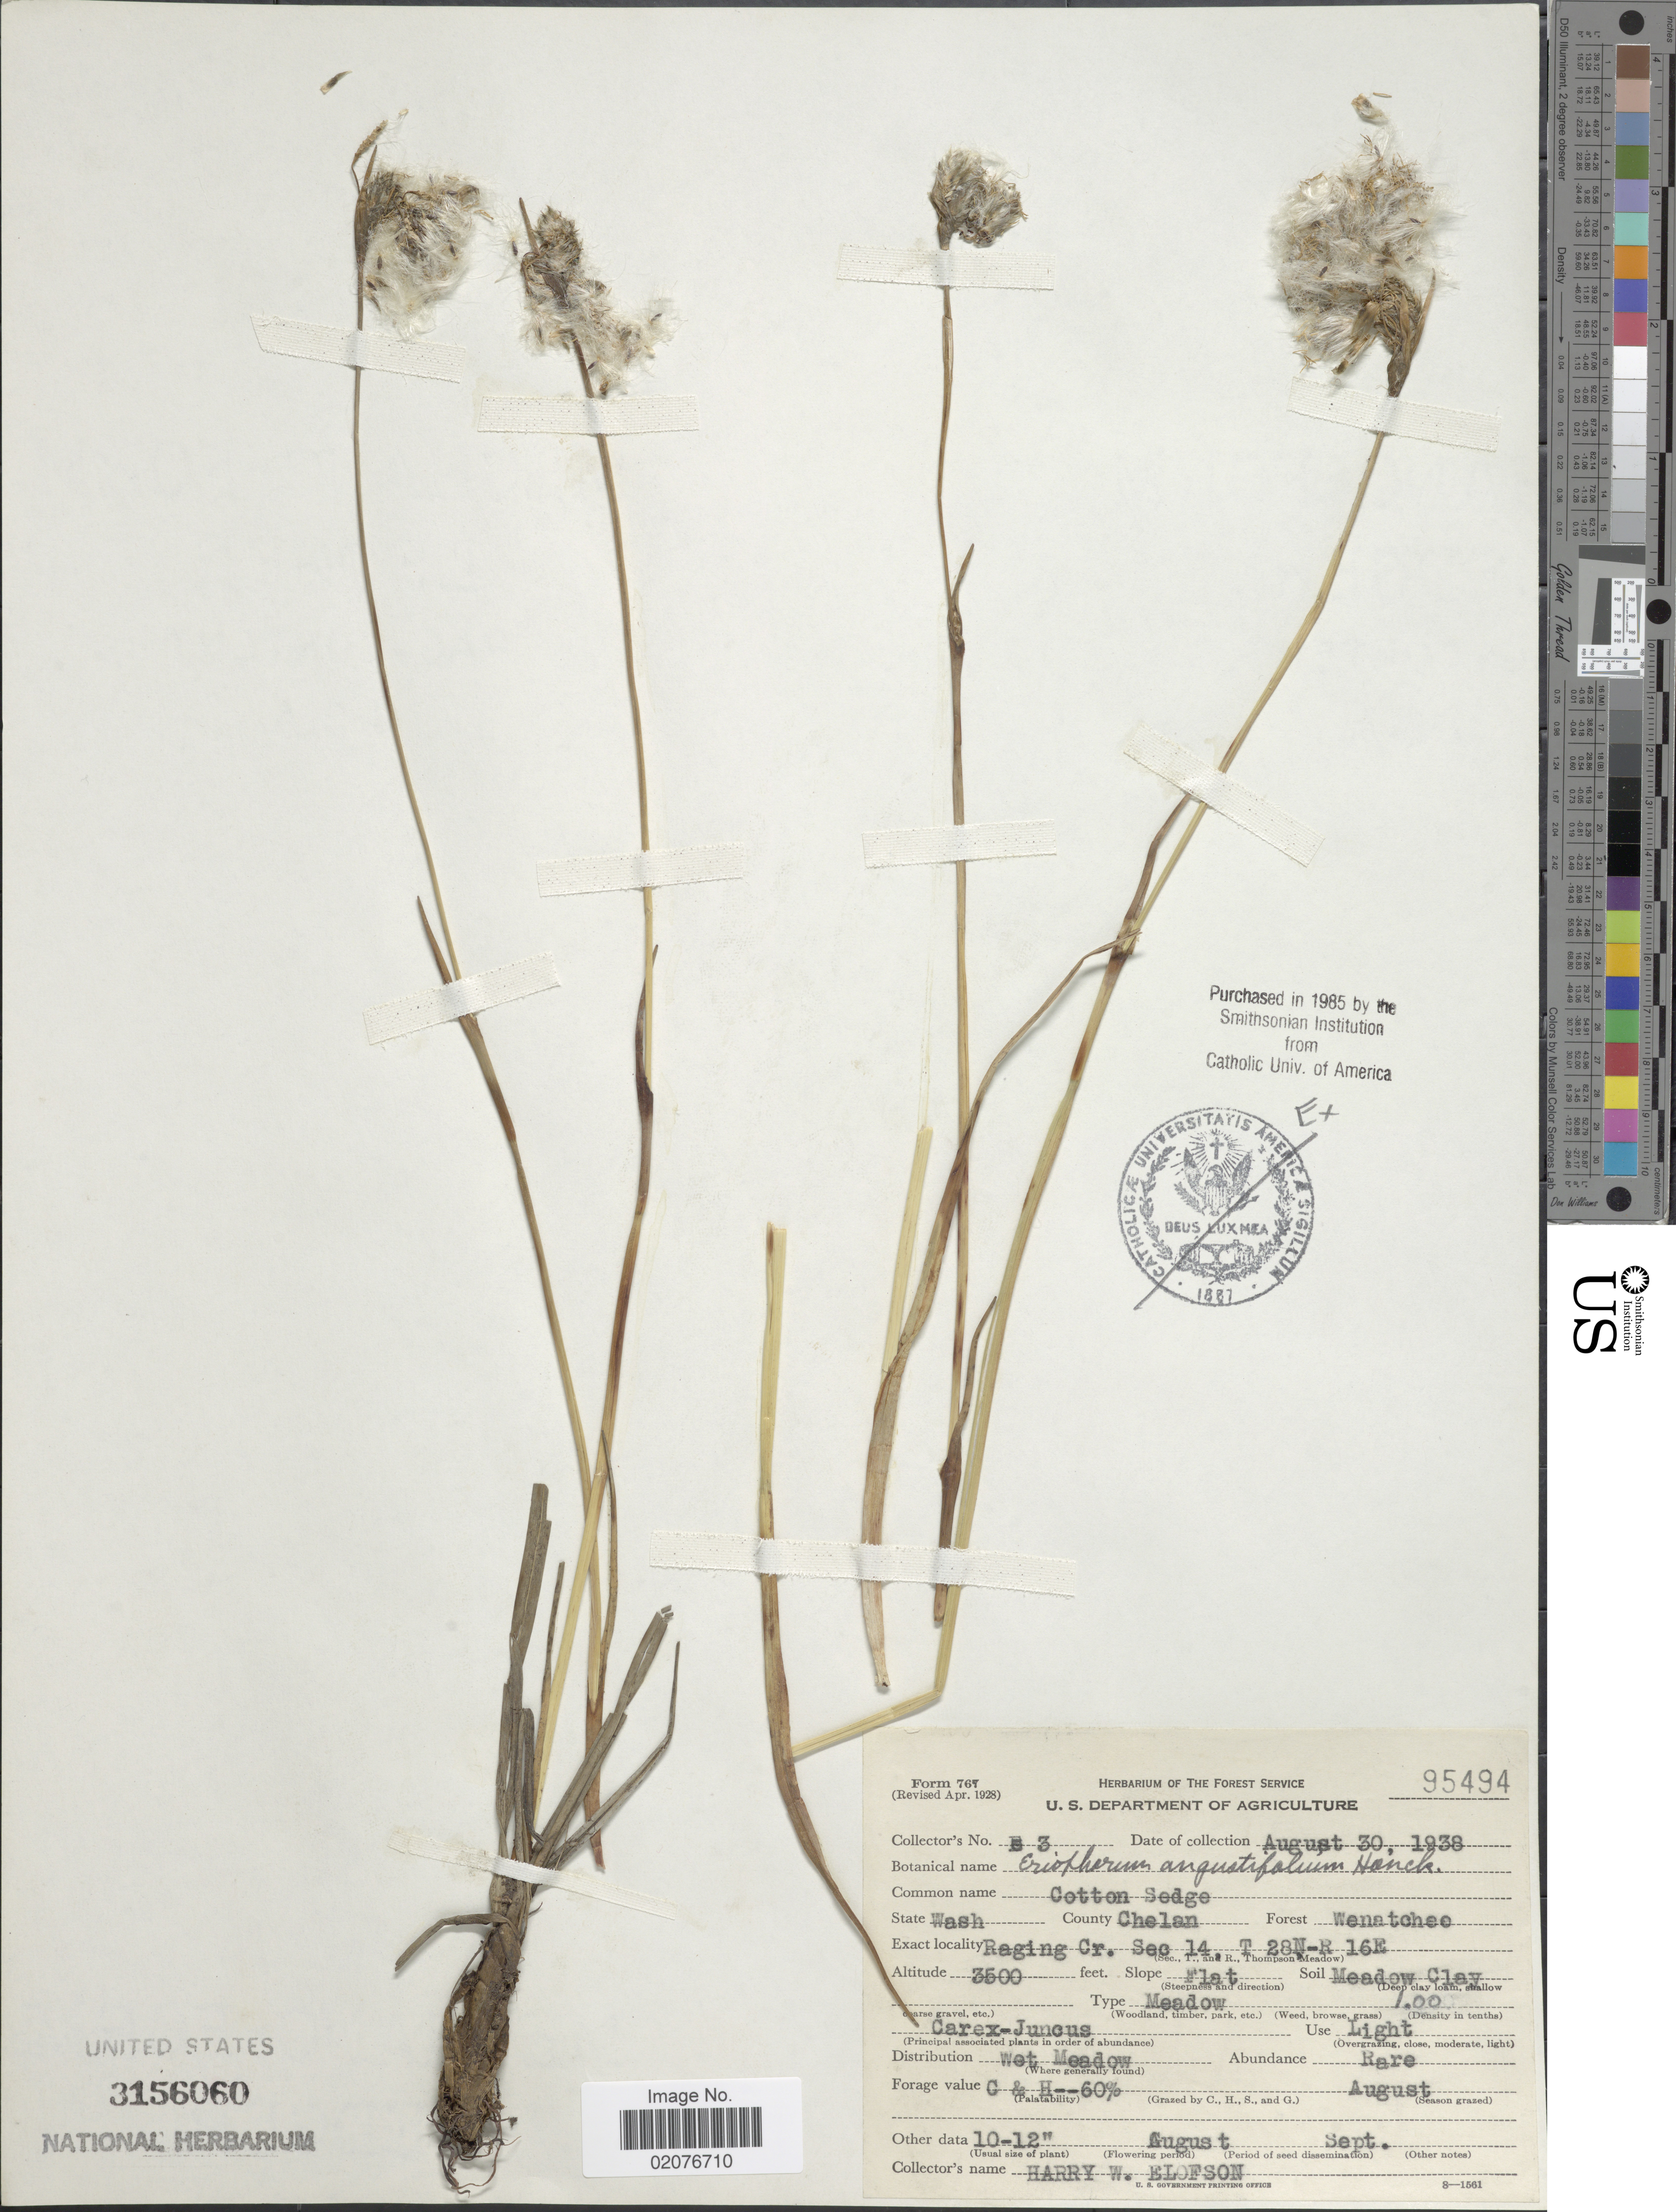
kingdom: Plantae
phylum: Tracheophyta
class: Liliopsida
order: Poales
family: Cyperaceae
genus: Eriophorum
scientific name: Eriophorum angustifolium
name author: Honck.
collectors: H. Elofson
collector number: E 3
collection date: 1938-08-30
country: United States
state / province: Washington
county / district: Chelan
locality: Cotton sedge, County Chelan, Forest Wenatchee, Raging Cr Sec 14 T 28N-R 16E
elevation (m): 1067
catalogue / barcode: US 3156060